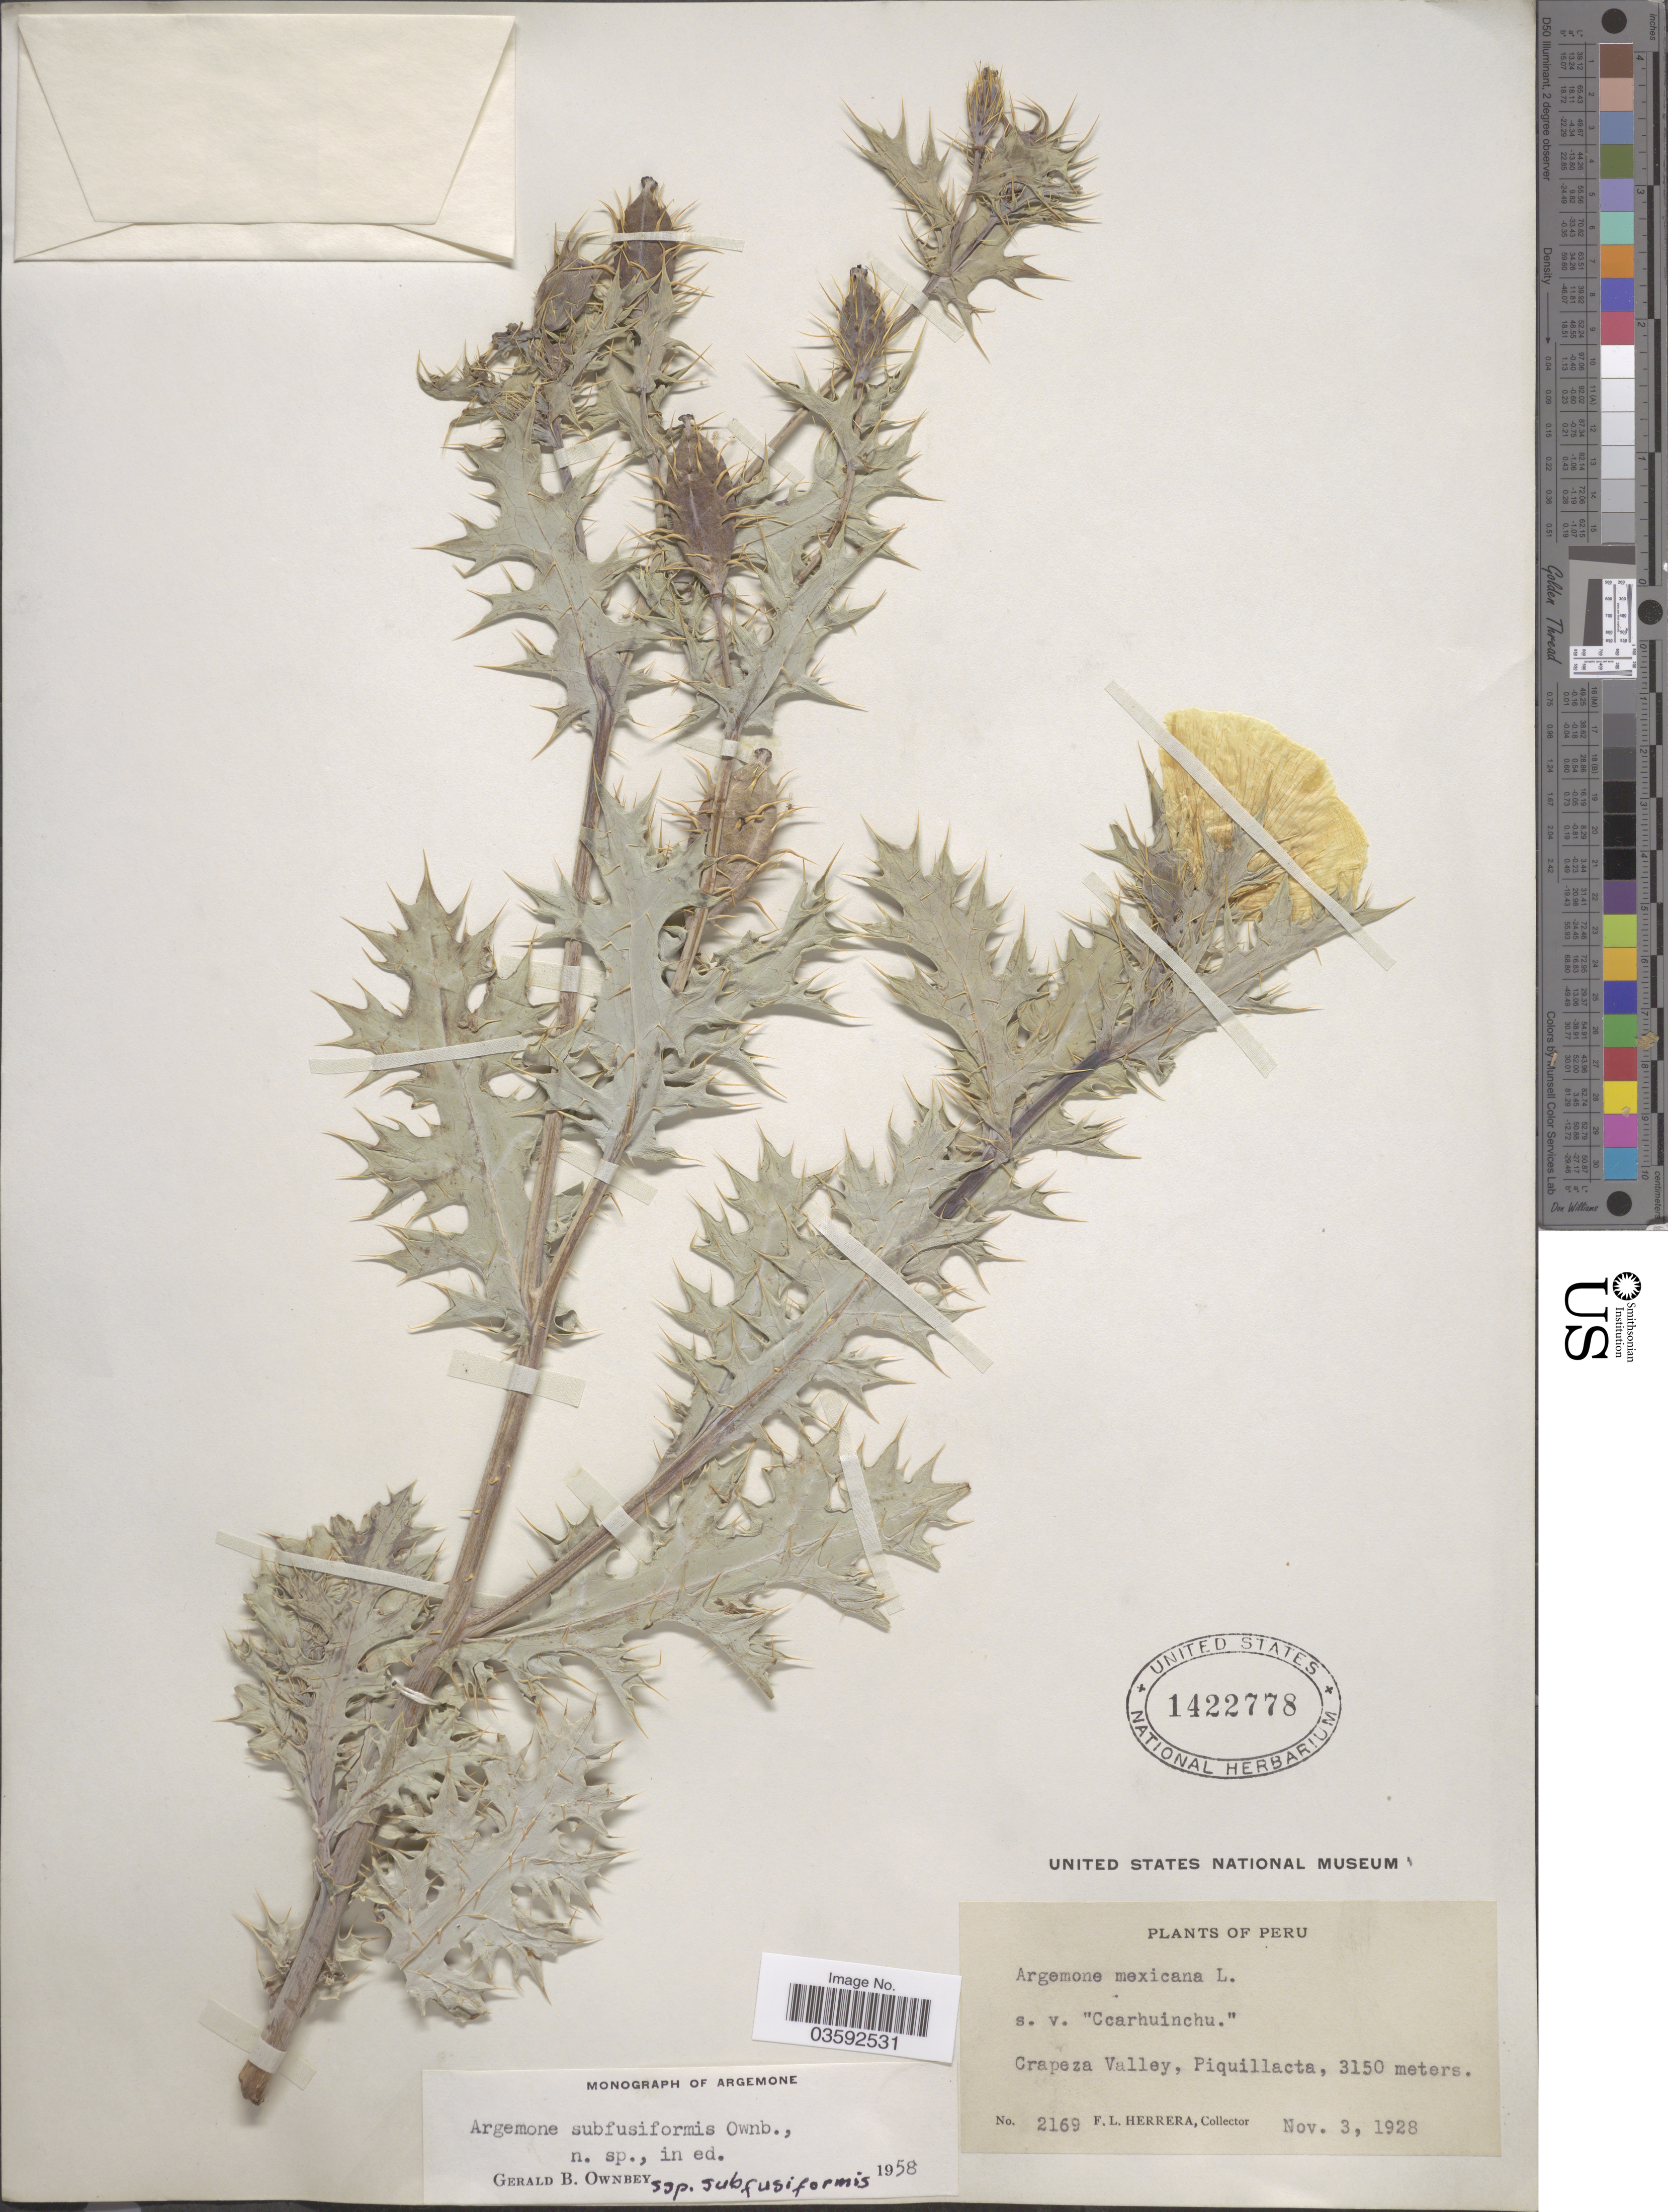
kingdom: Plantae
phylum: Tracheophyta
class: Magnoliopsida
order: Ranunculales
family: Papaveraceae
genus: Argemone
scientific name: Argemone subfusiformis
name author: G.B. Ownbey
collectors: F. L. Herrera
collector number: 2169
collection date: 1928-11-03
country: Peru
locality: Crapeza Valley, Piquillacta.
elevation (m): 3150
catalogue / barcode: US 1422778